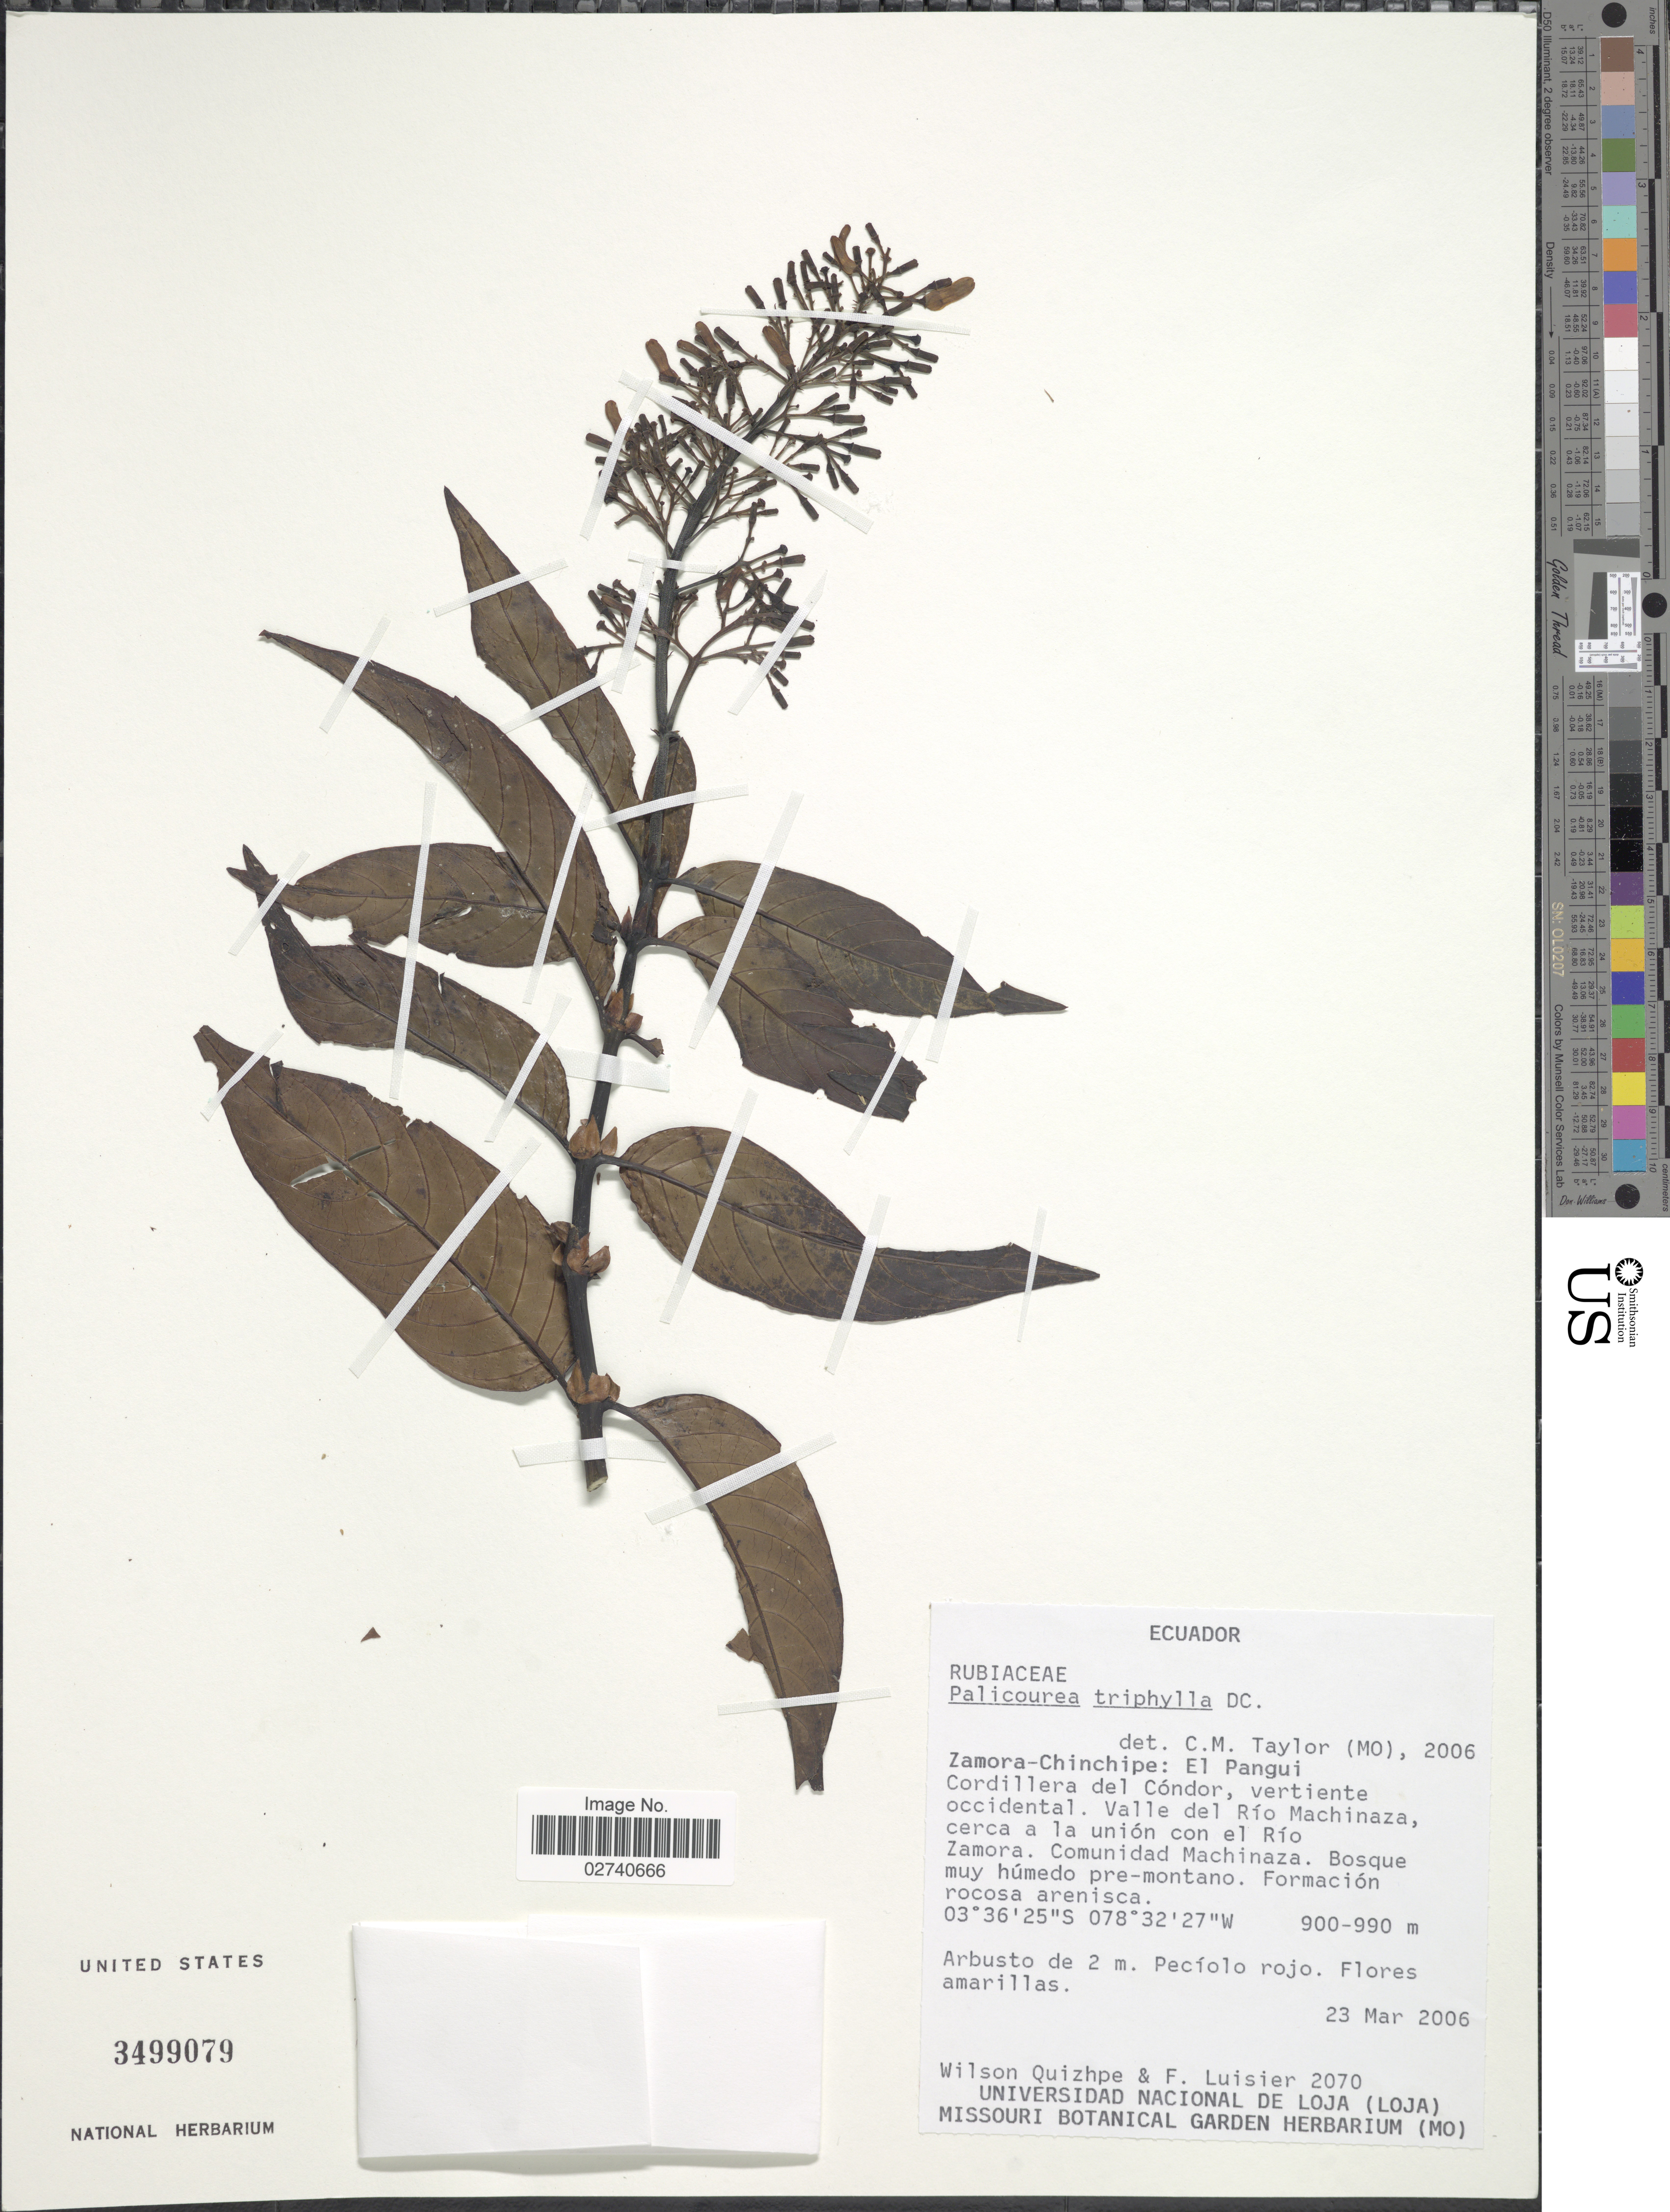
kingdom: Plantae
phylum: Tracheophyta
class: Magnoliopsida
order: Gentianales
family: Rubiaceae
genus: Palicourea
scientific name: Palicourea triphylla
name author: DC.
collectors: W. Quizhpe & F. Luisier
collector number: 2070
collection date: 2006-03-23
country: Ecuador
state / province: Zamora-Chinchipe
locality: El Pangui. Cordillera del Condor, vertiente occidental. Valle del Rio Macinaza, cerca a la union con el Rio Zamora. Comunidad Machinaza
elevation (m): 900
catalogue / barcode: US 3499079